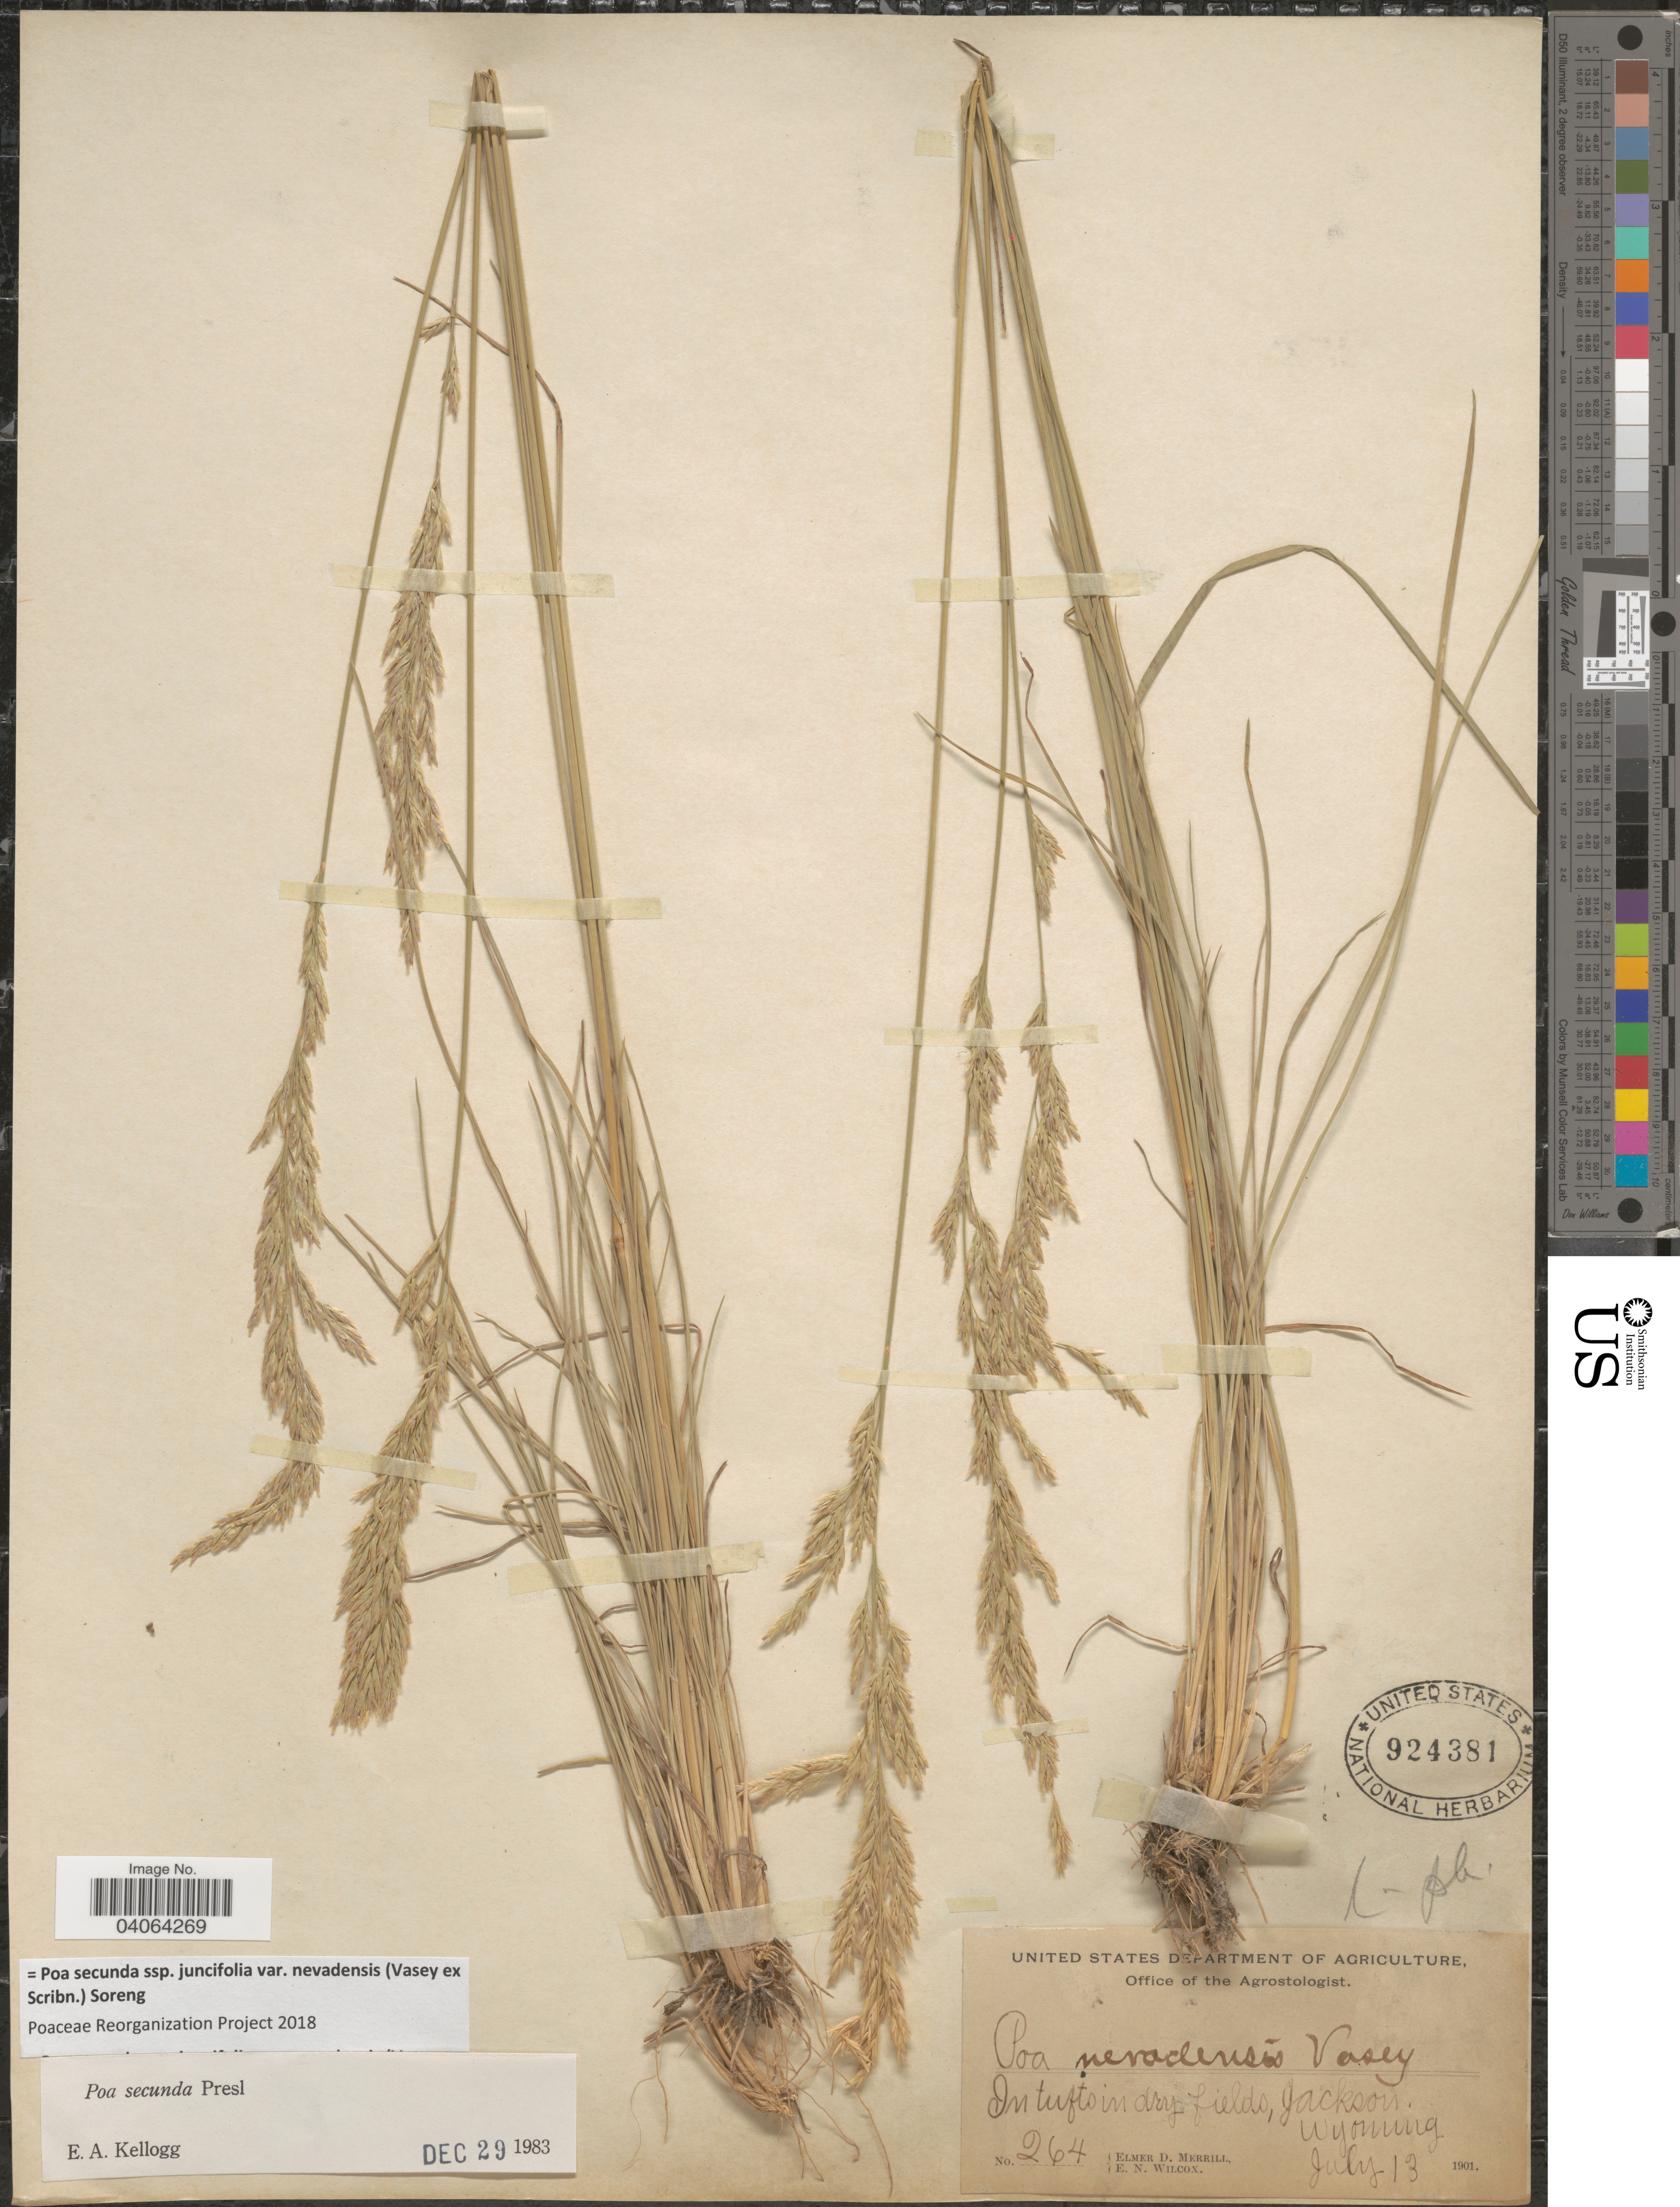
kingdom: Plantae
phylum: Tracheophyta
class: Liliopsida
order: Poales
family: Poaceae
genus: Poa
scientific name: Poa secunda subsp. juncifolia var. nevadensis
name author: (Vasey ex Scribn.) Soreng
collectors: E. D. Merrill & E. Wilcox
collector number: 264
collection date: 1901-07-13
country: United States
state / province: Wyoming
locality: Jackson.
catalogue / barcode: US 924381